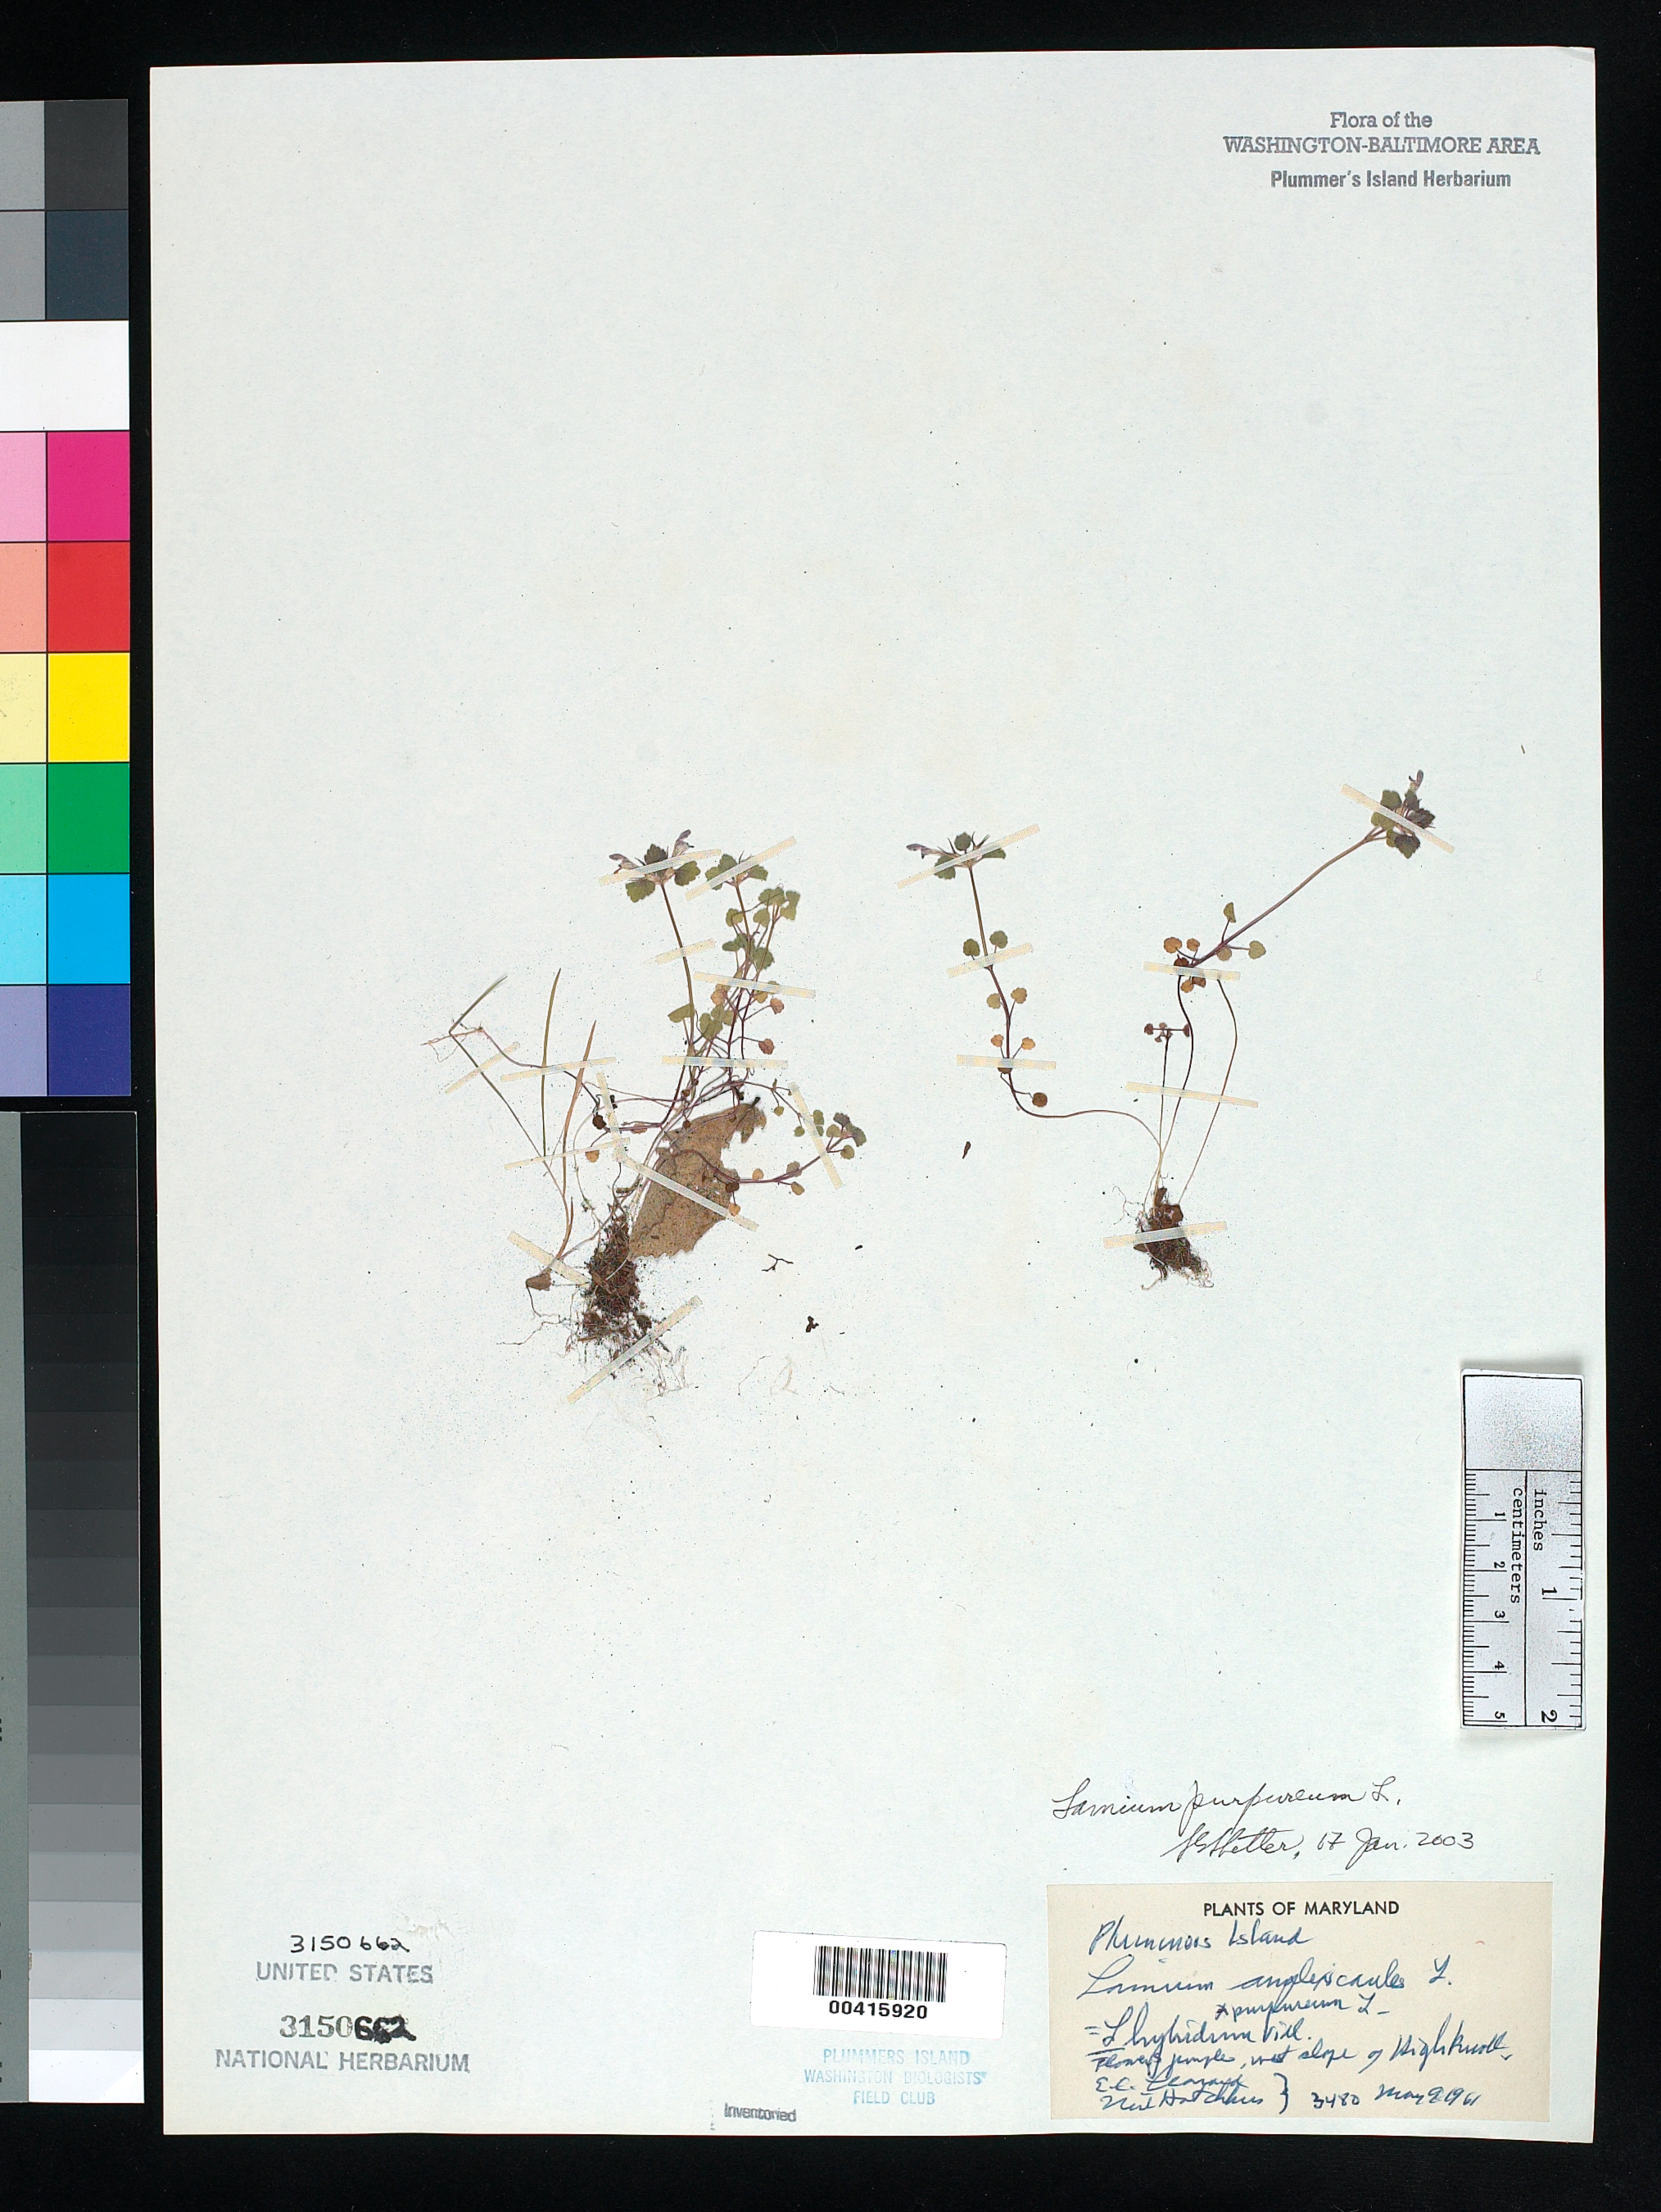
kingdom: Plantae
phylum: Tracheophyta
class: Magnoliopsida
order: Lamiales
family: Lamiaceae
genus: Lamium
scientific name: Lamium purpureum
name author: L.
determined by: Shetler, Stanwyn G., (US), NMNH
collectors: E. C. Leonard & N. Hotchkiss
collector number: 3480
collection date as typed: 09 May 1961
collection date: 1961-05-09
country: United States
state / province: Maryland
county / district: Montgomery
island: Plummers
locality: Plummer's Island; west slope of high knoll C. & O. Canal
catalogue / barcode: US 3150662